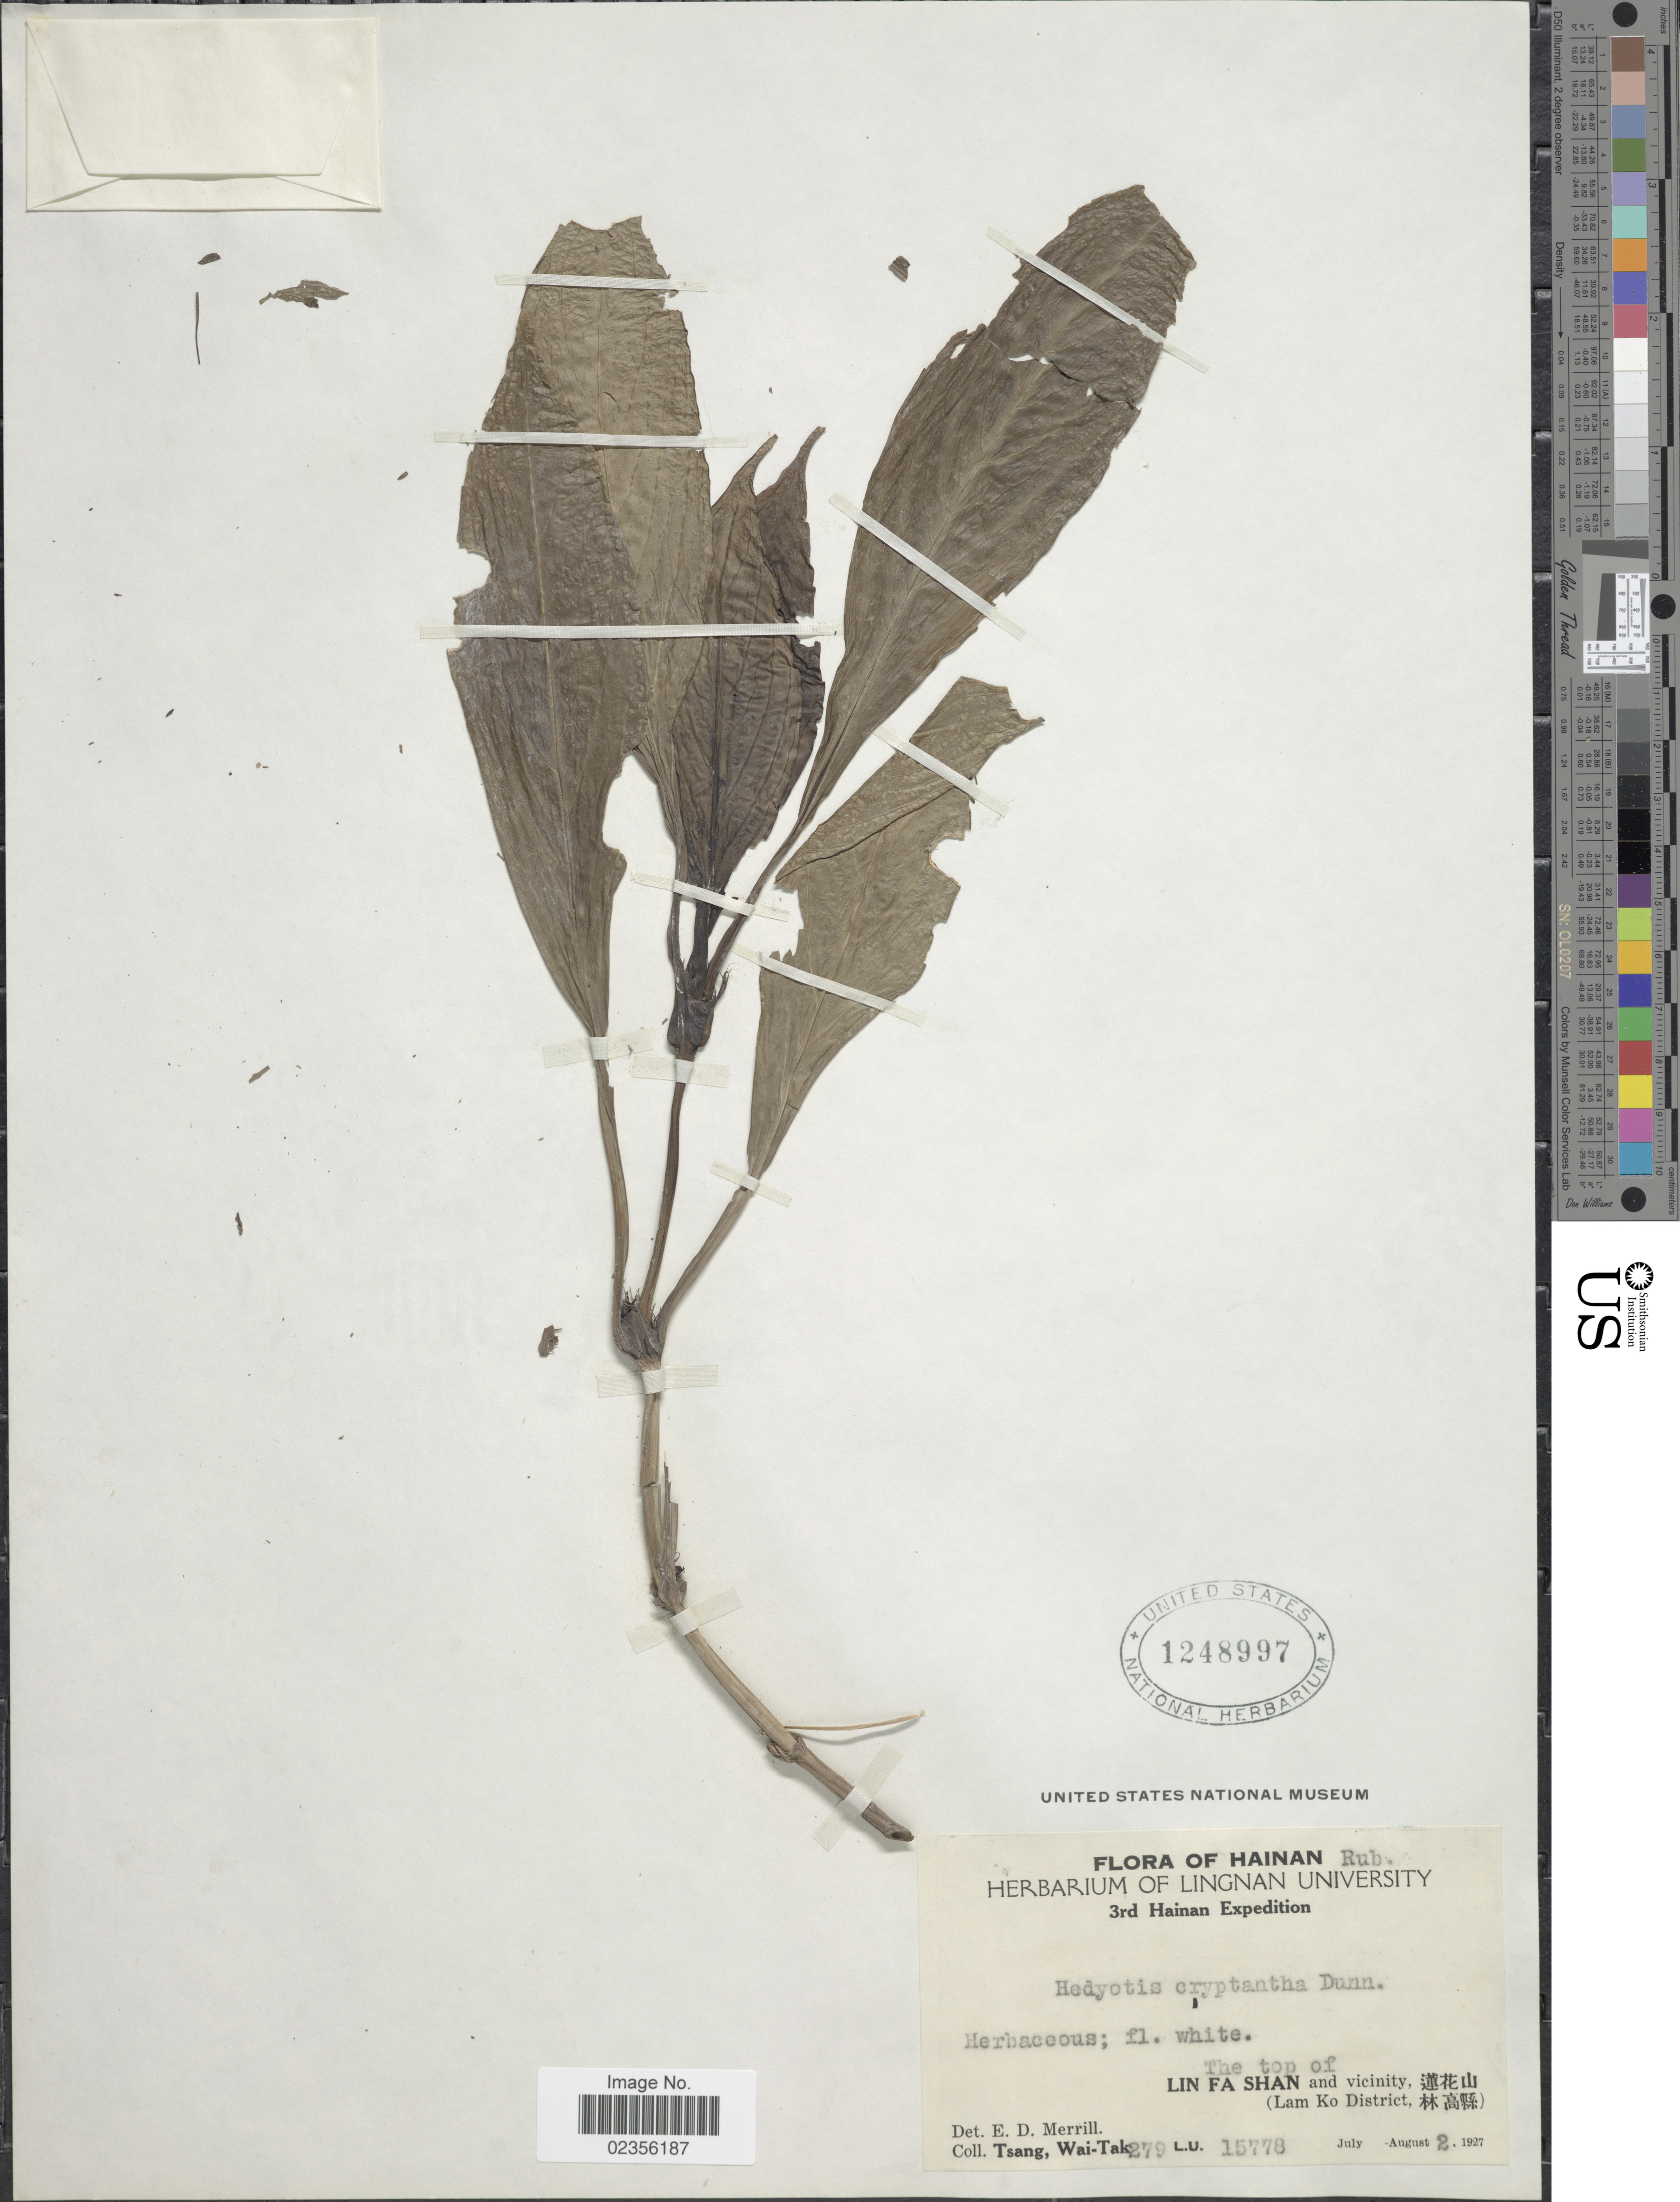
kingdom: Plantae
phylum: Tracheophyta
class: Magnoliopsida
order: Gentianales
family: Rubiaceae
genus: Hedyotis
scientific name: Hedyotis cryptantha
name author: Dunn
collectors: W. T. Tsang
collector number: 279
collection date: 1927-08-02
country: China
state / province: Hainan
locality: The top of Lin Fa Shan and vicinity (Lam Ko District)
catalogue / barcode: US 1248997